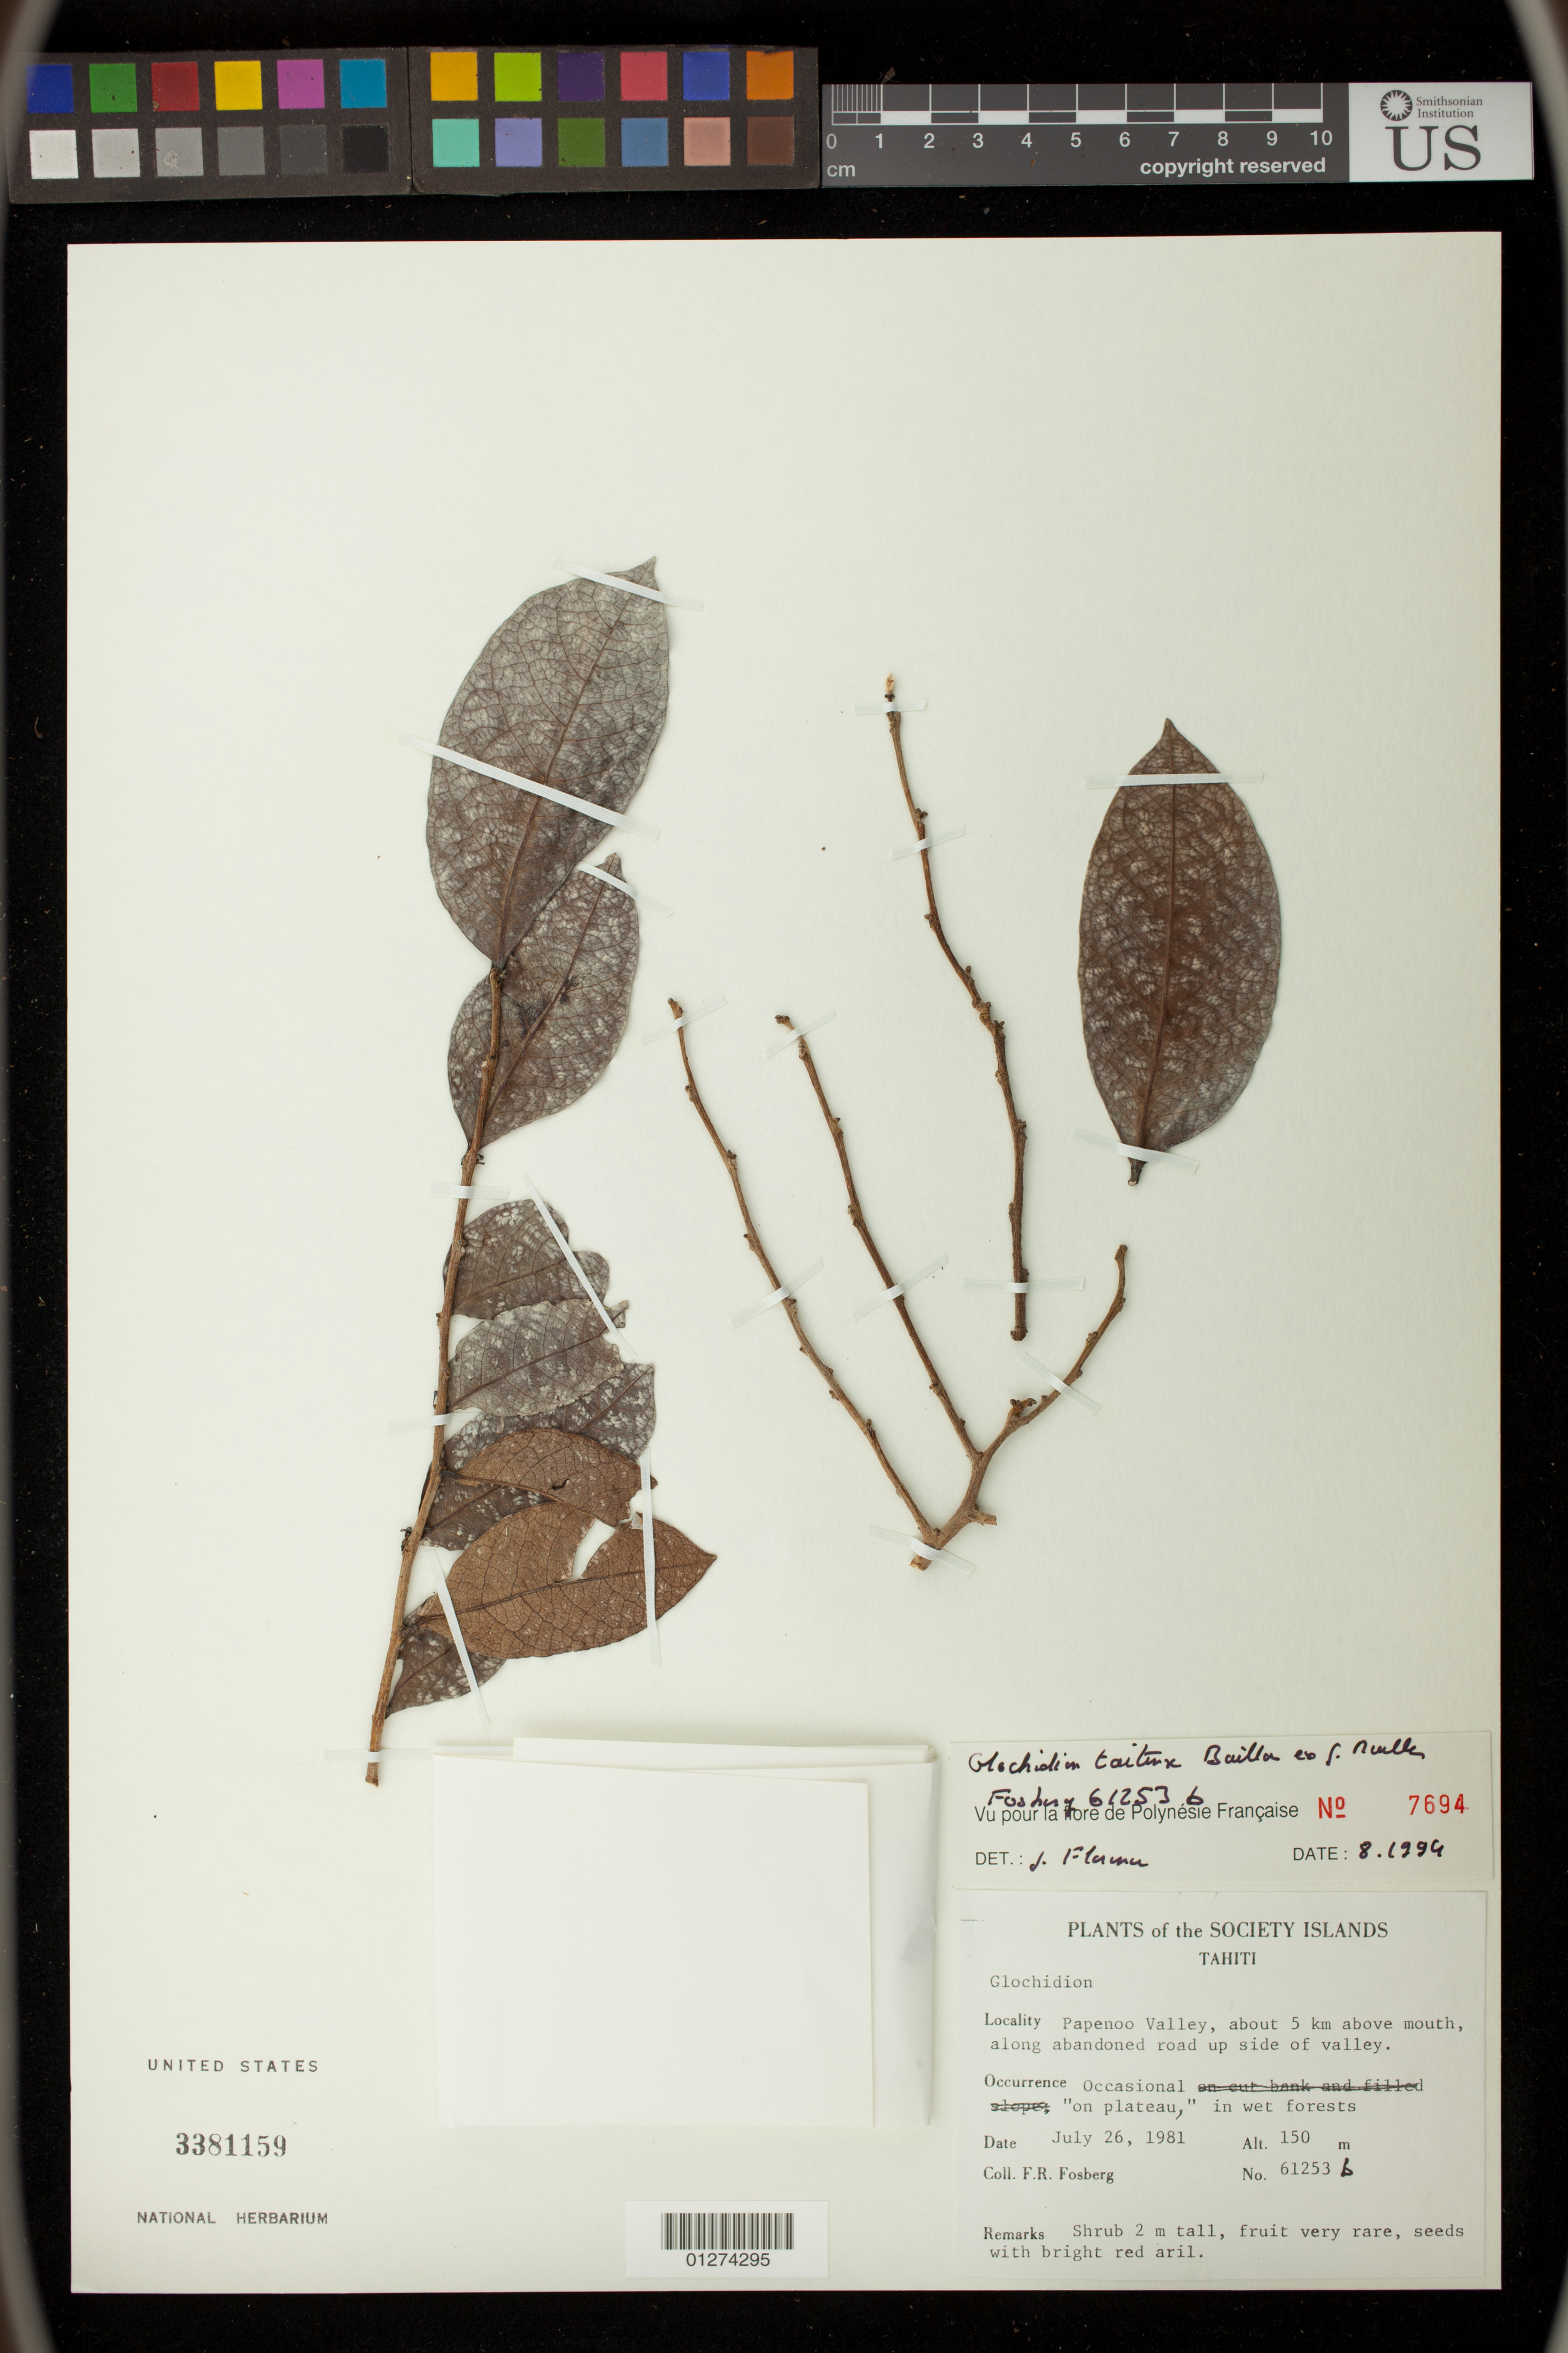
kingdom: Plantae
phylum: Tracheophyta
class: Magnoliopsida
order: Malpighiales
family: Phyllanthaceae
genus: Phyllanthus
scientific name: Phyllanthus taitensis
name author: (Baill. ex Müll. Arg.) Müll. Arg.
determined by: Wagner, W. L., (BOT), Smithsonian Institution - National Museum of Natural History (UNITED STATES)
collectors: F. R. Fosberg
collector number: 61253 b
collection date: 1981-07-26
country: French Polynesia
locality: Society Islands. Tahiti. Papenoo Valley, about 5 km above mouth, along abandoned road up side of valley.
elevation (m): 150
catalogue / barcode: US 3381159